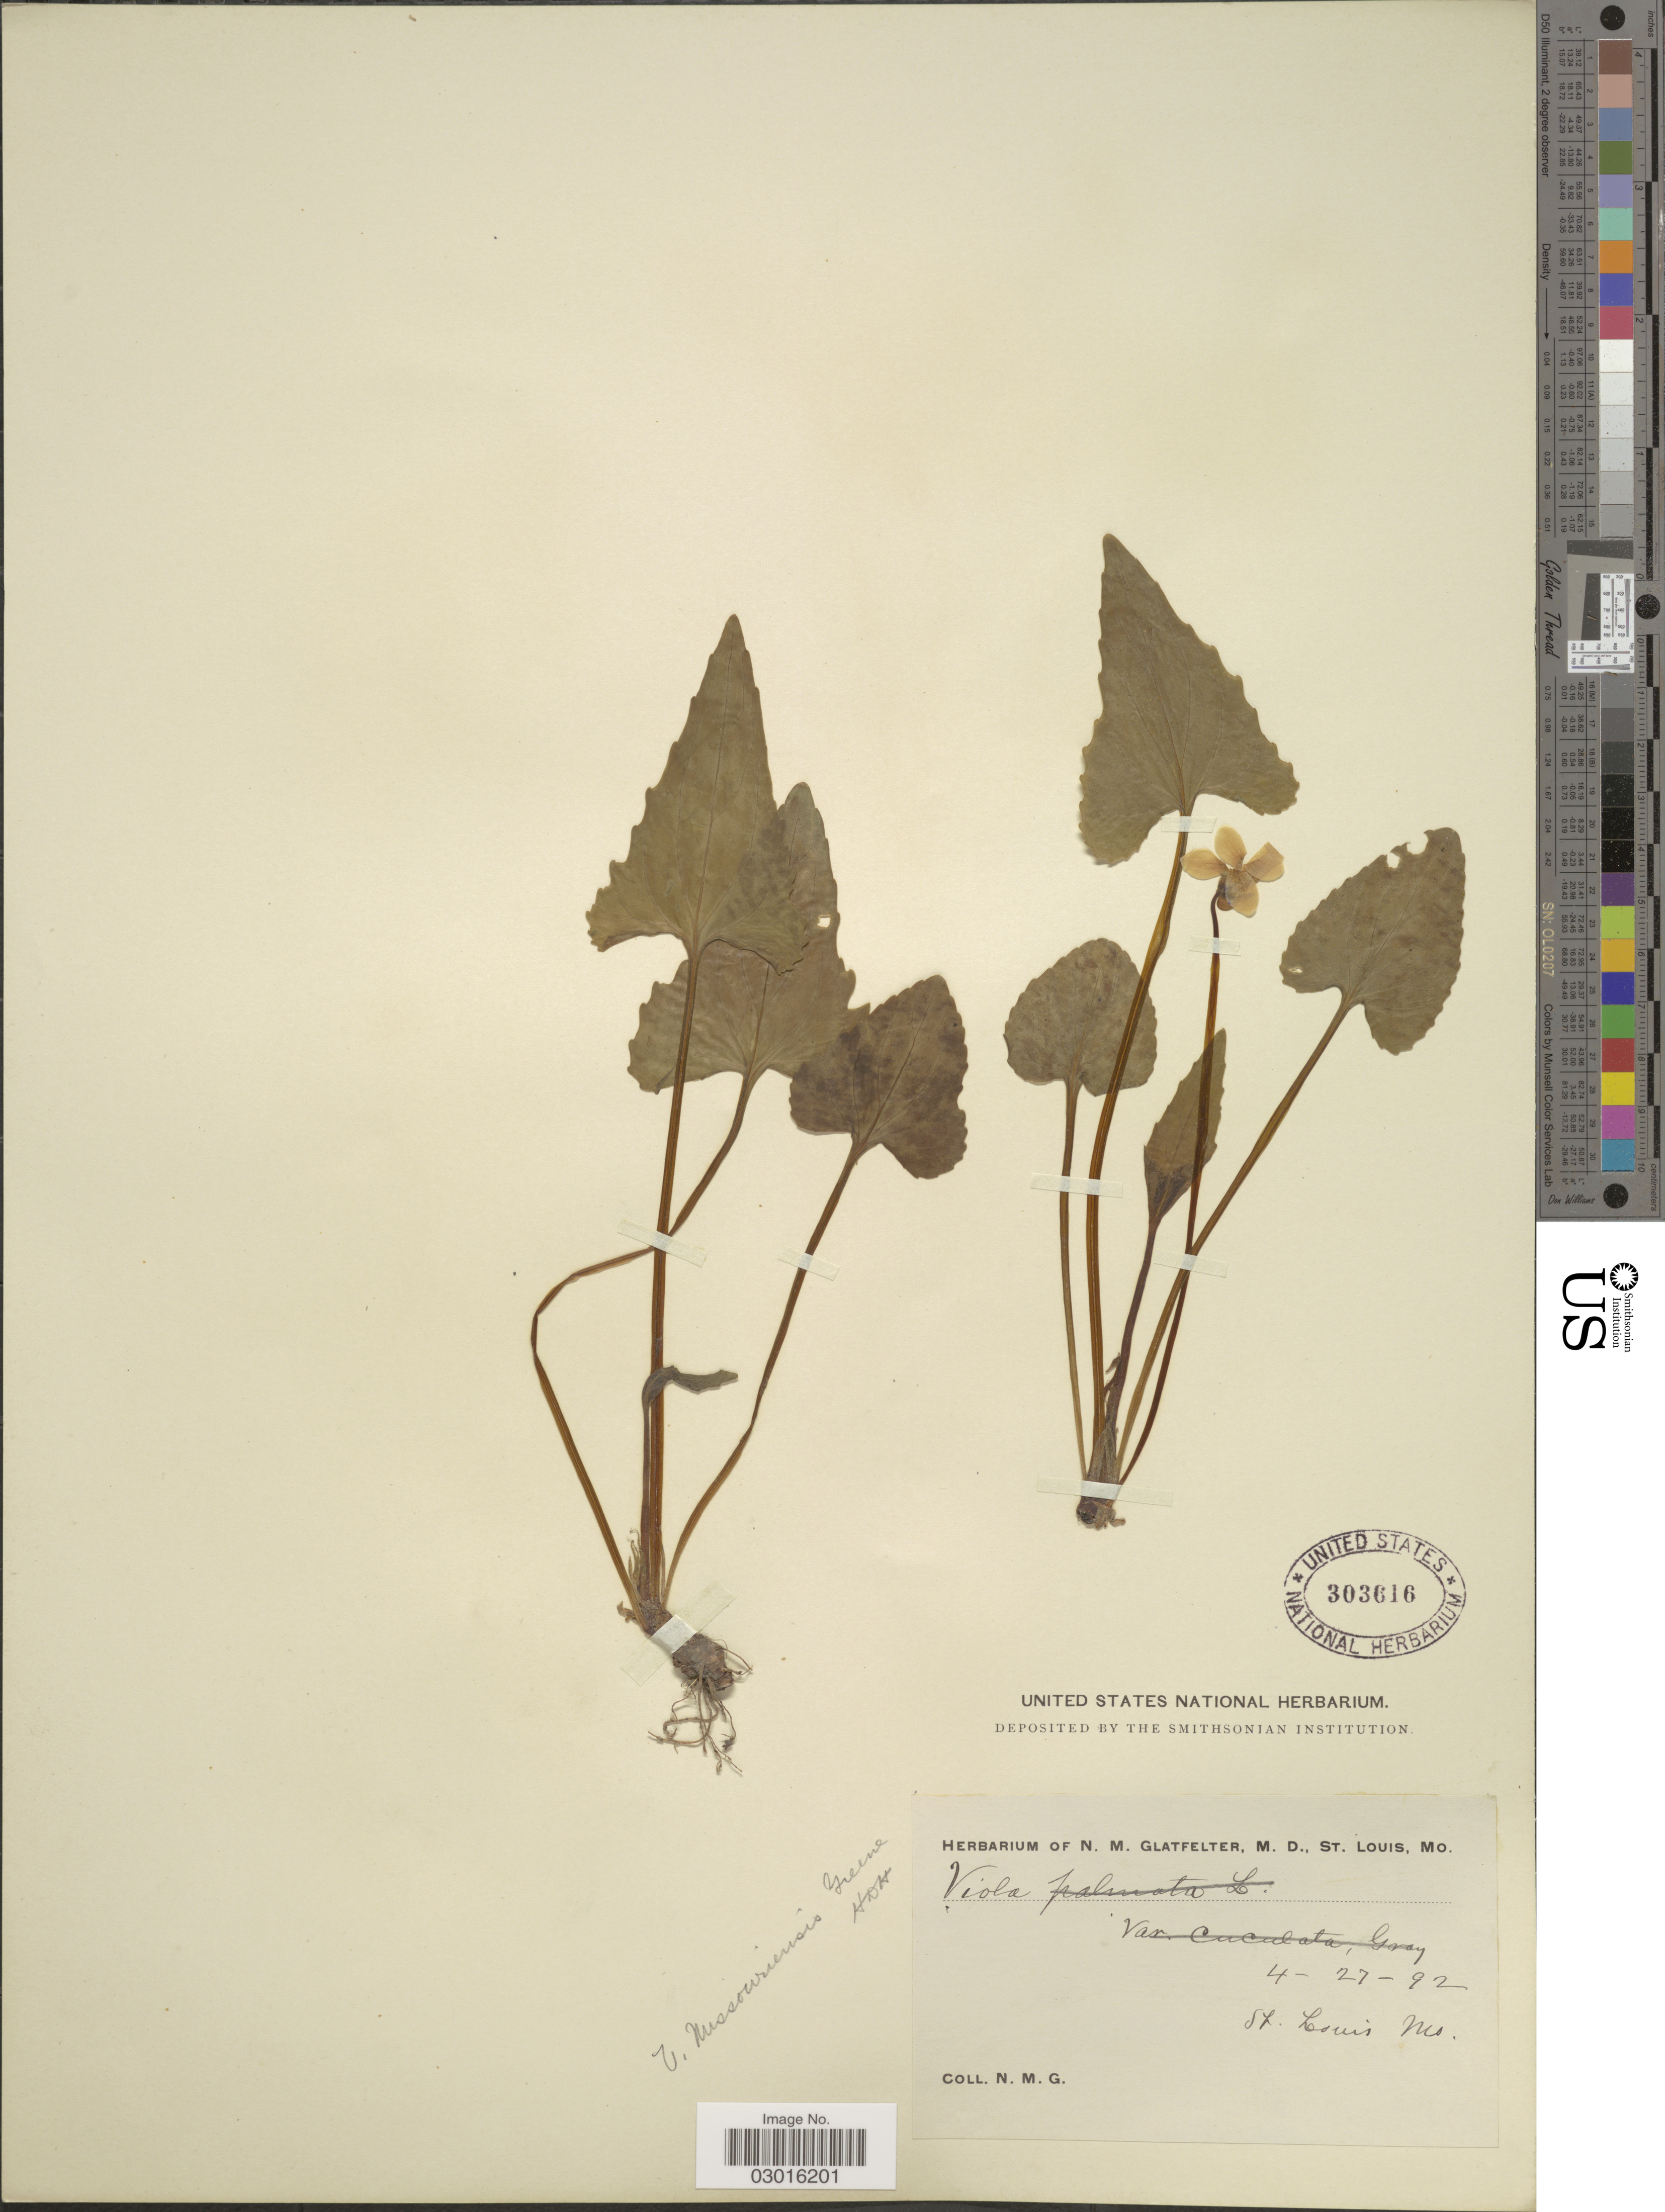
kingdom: Plantae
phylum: Tracheophyta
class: Magnoliopsida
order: Malpighiales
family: Violaceae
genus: Viola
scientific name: Viola missouriensis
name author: Greene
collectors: N. M. Glatfelter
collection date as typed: Transcribed d/m/y: 27/4/92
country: United States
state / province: Missouri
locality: St. Louis.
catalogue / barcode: US 303616